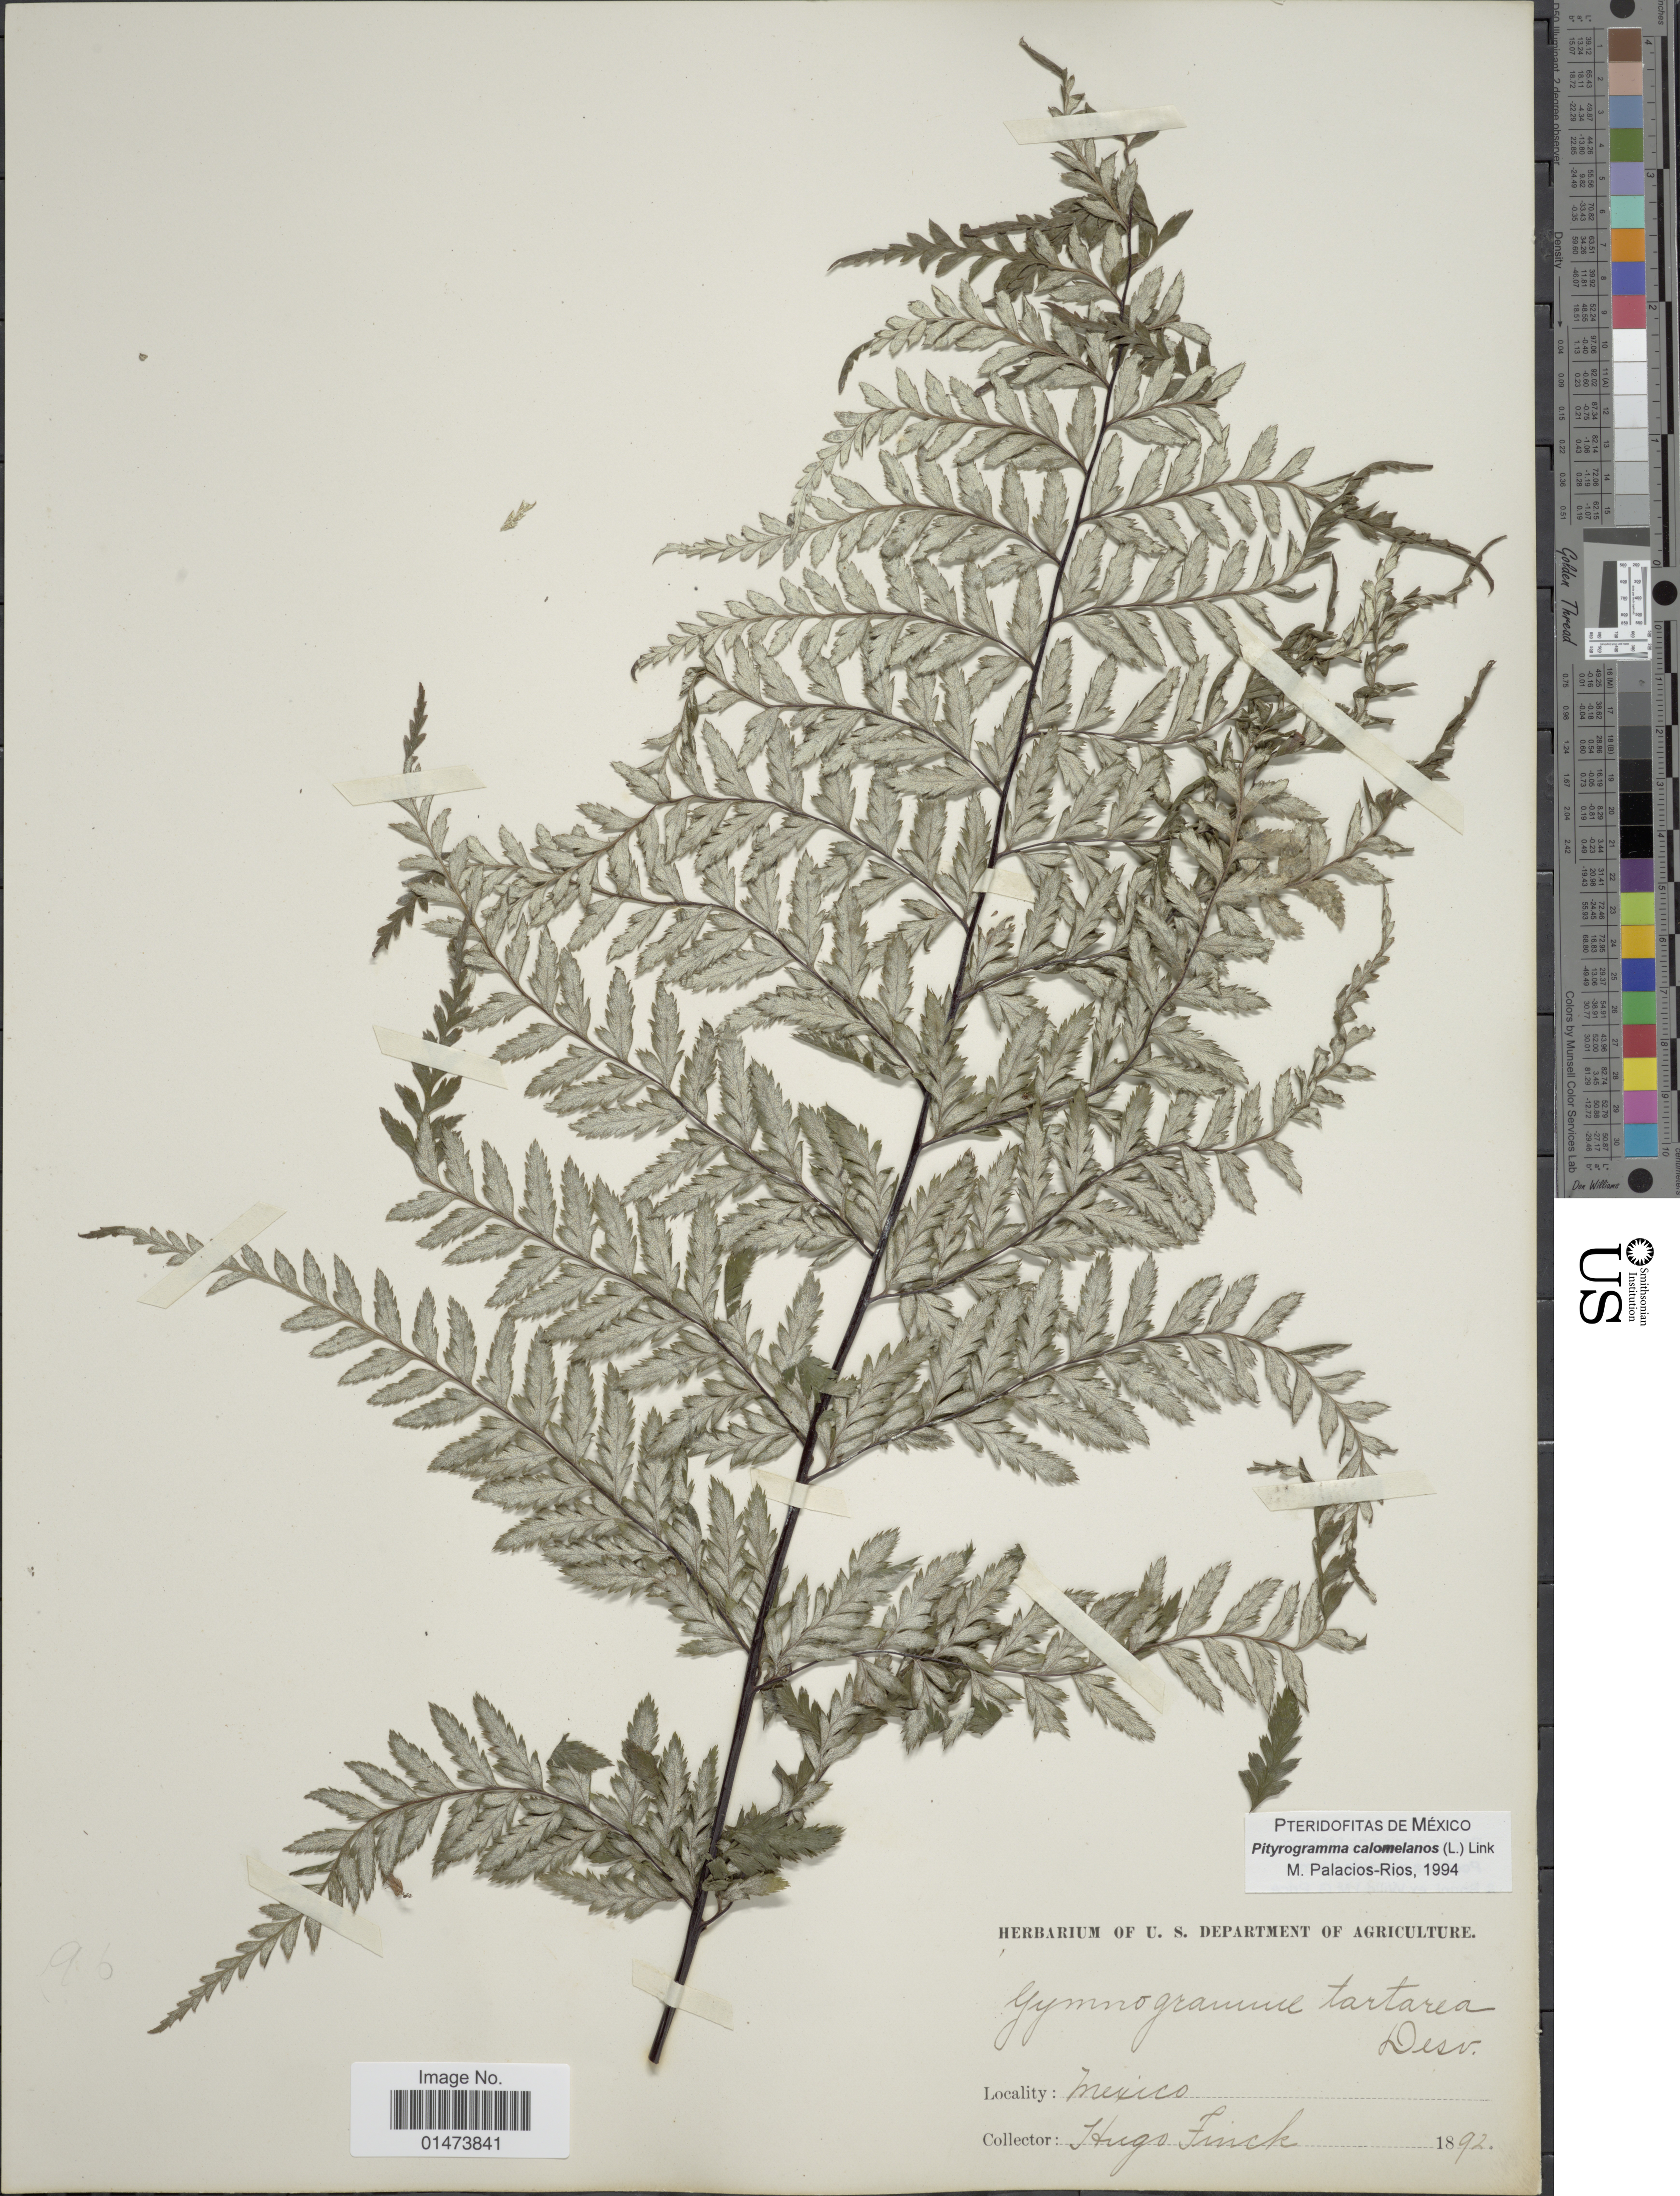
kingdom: Plantae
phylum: Tracheophyta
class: Polypodiopsida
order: Polypodiales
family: Pteridaceae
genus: Pityrogramma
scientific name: Pityrogramma calomelanos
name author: (L.) Link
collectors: H. Finck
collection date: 1892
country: Mexico